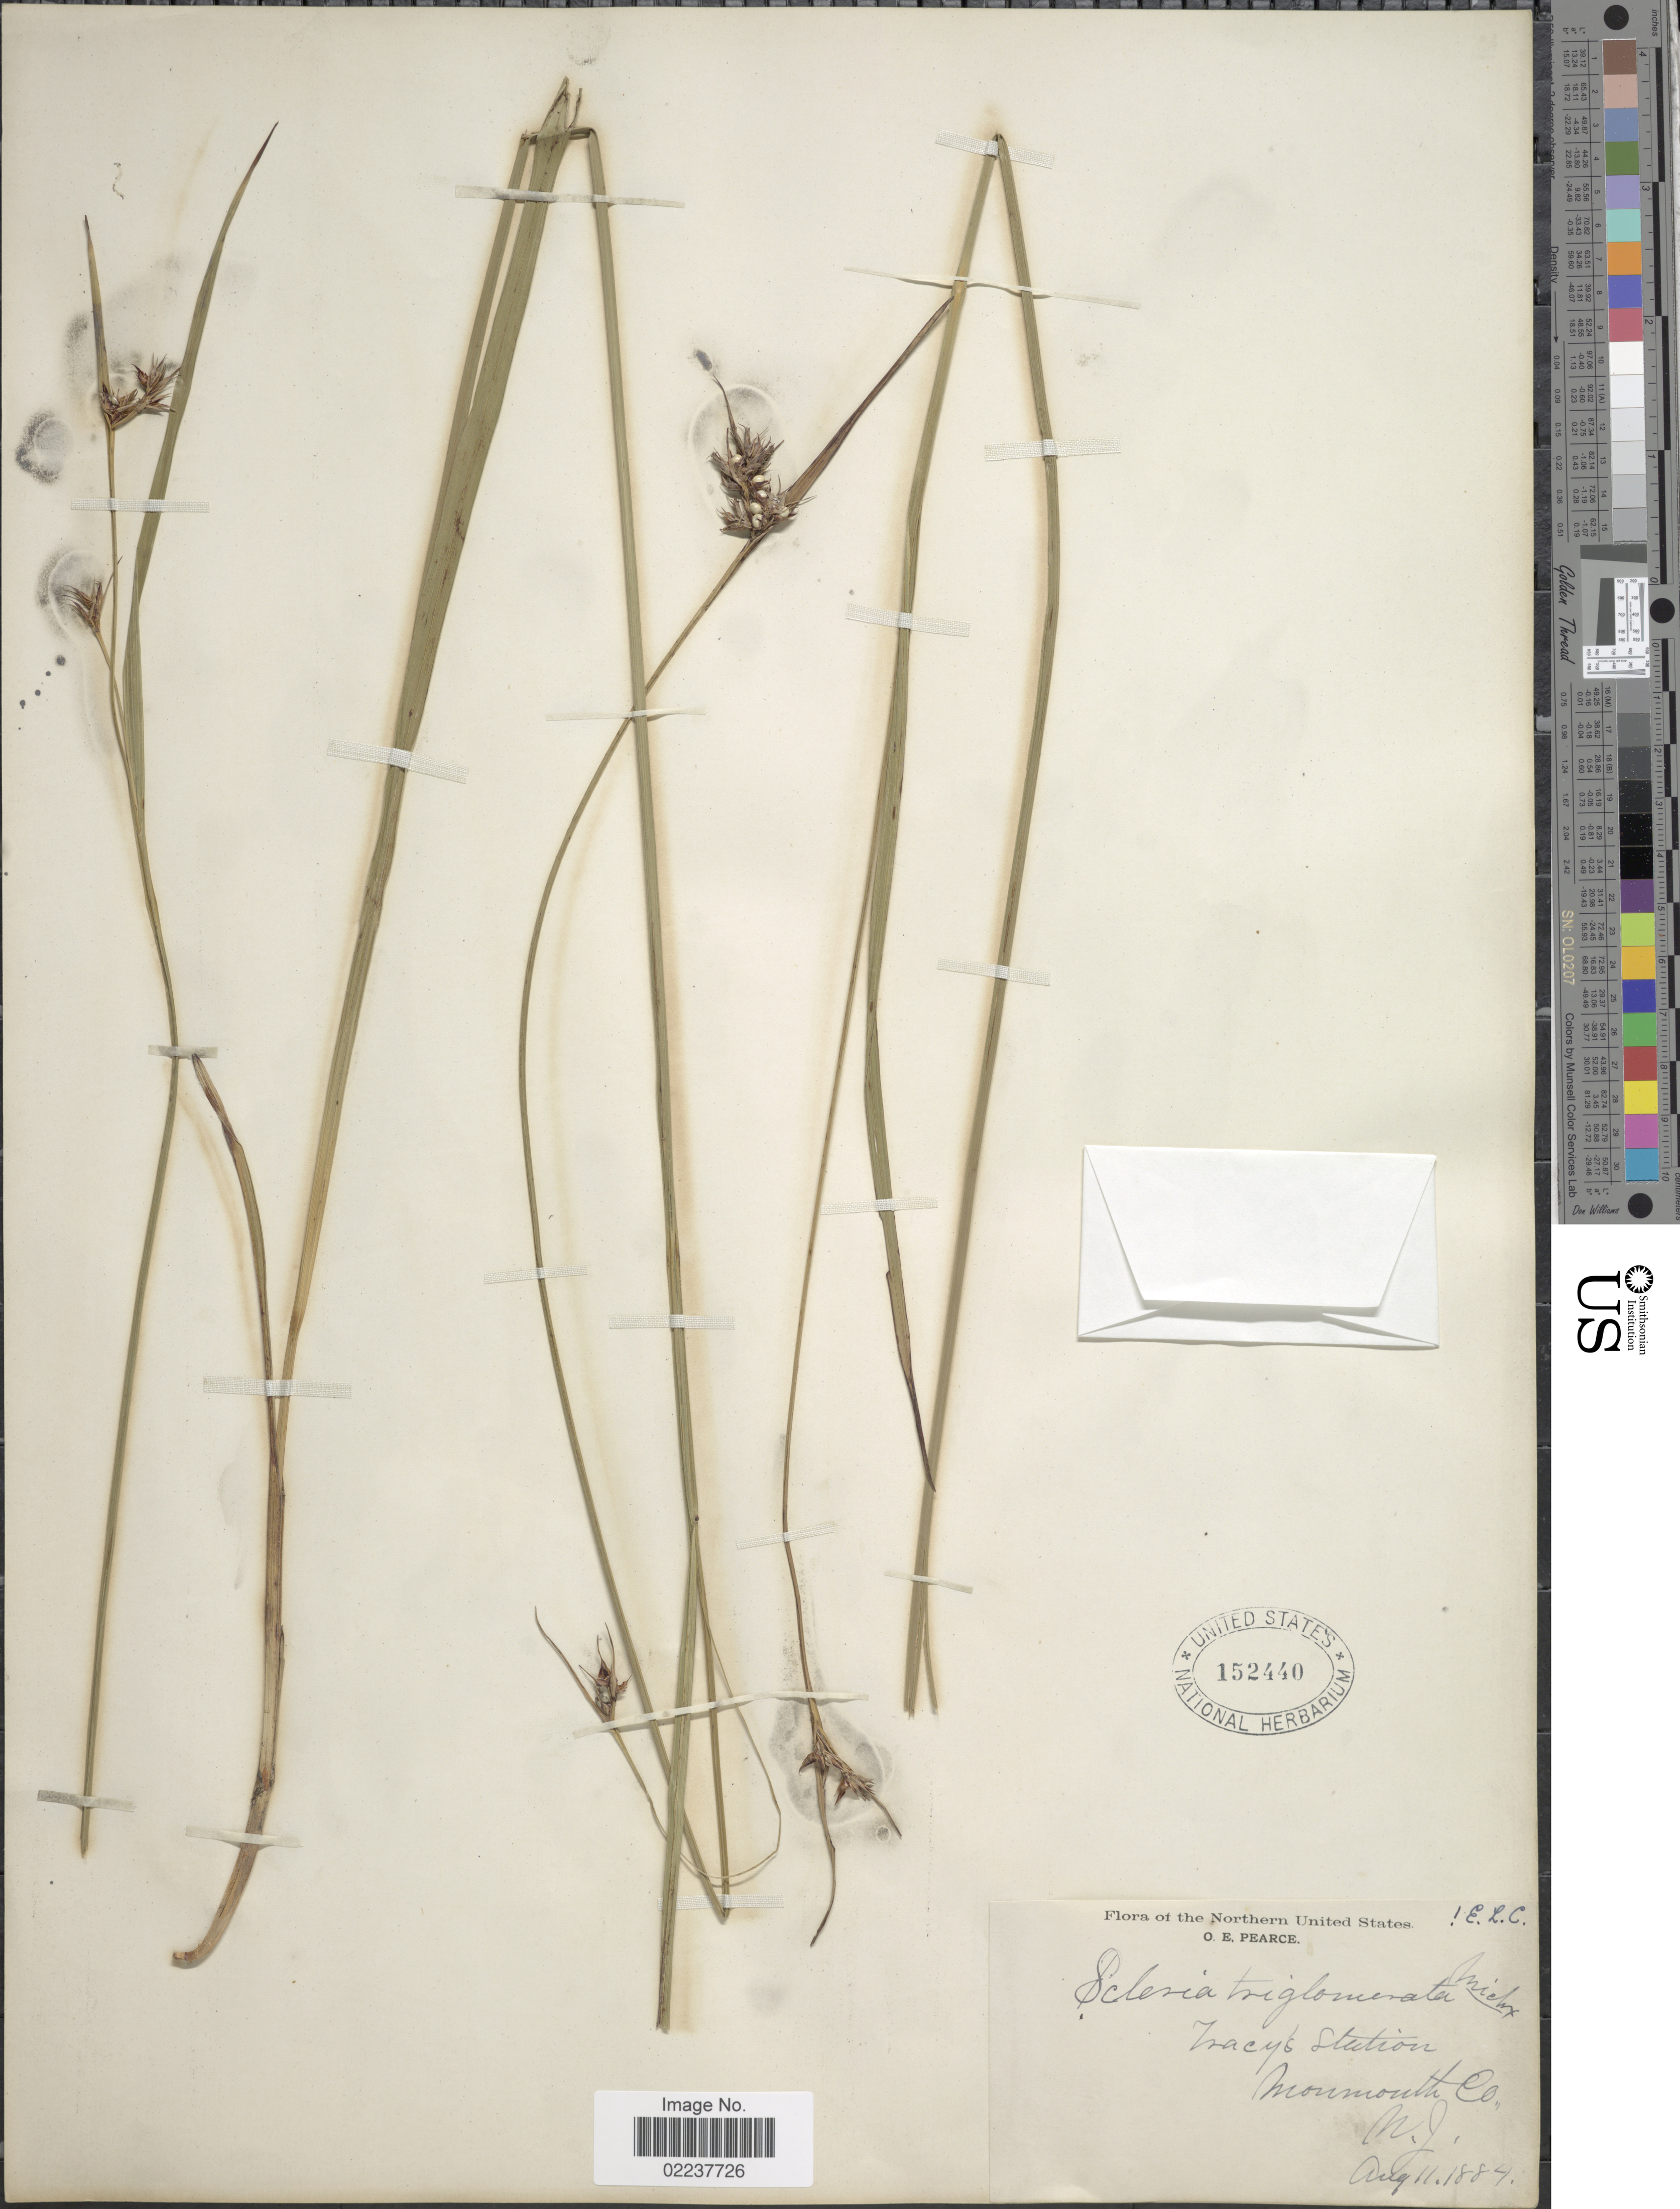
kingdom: Plantae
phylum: Tracheophyta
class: Liliopsida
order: Poales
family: Cyperaceae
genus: Scleria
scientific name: Scleria triglomerata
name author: Michx.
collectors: O. E. Pearce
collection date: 1884-08-11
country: United States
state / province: New Jersey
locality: Tracy's Station, Monmouth Co.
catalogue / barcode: US 152440